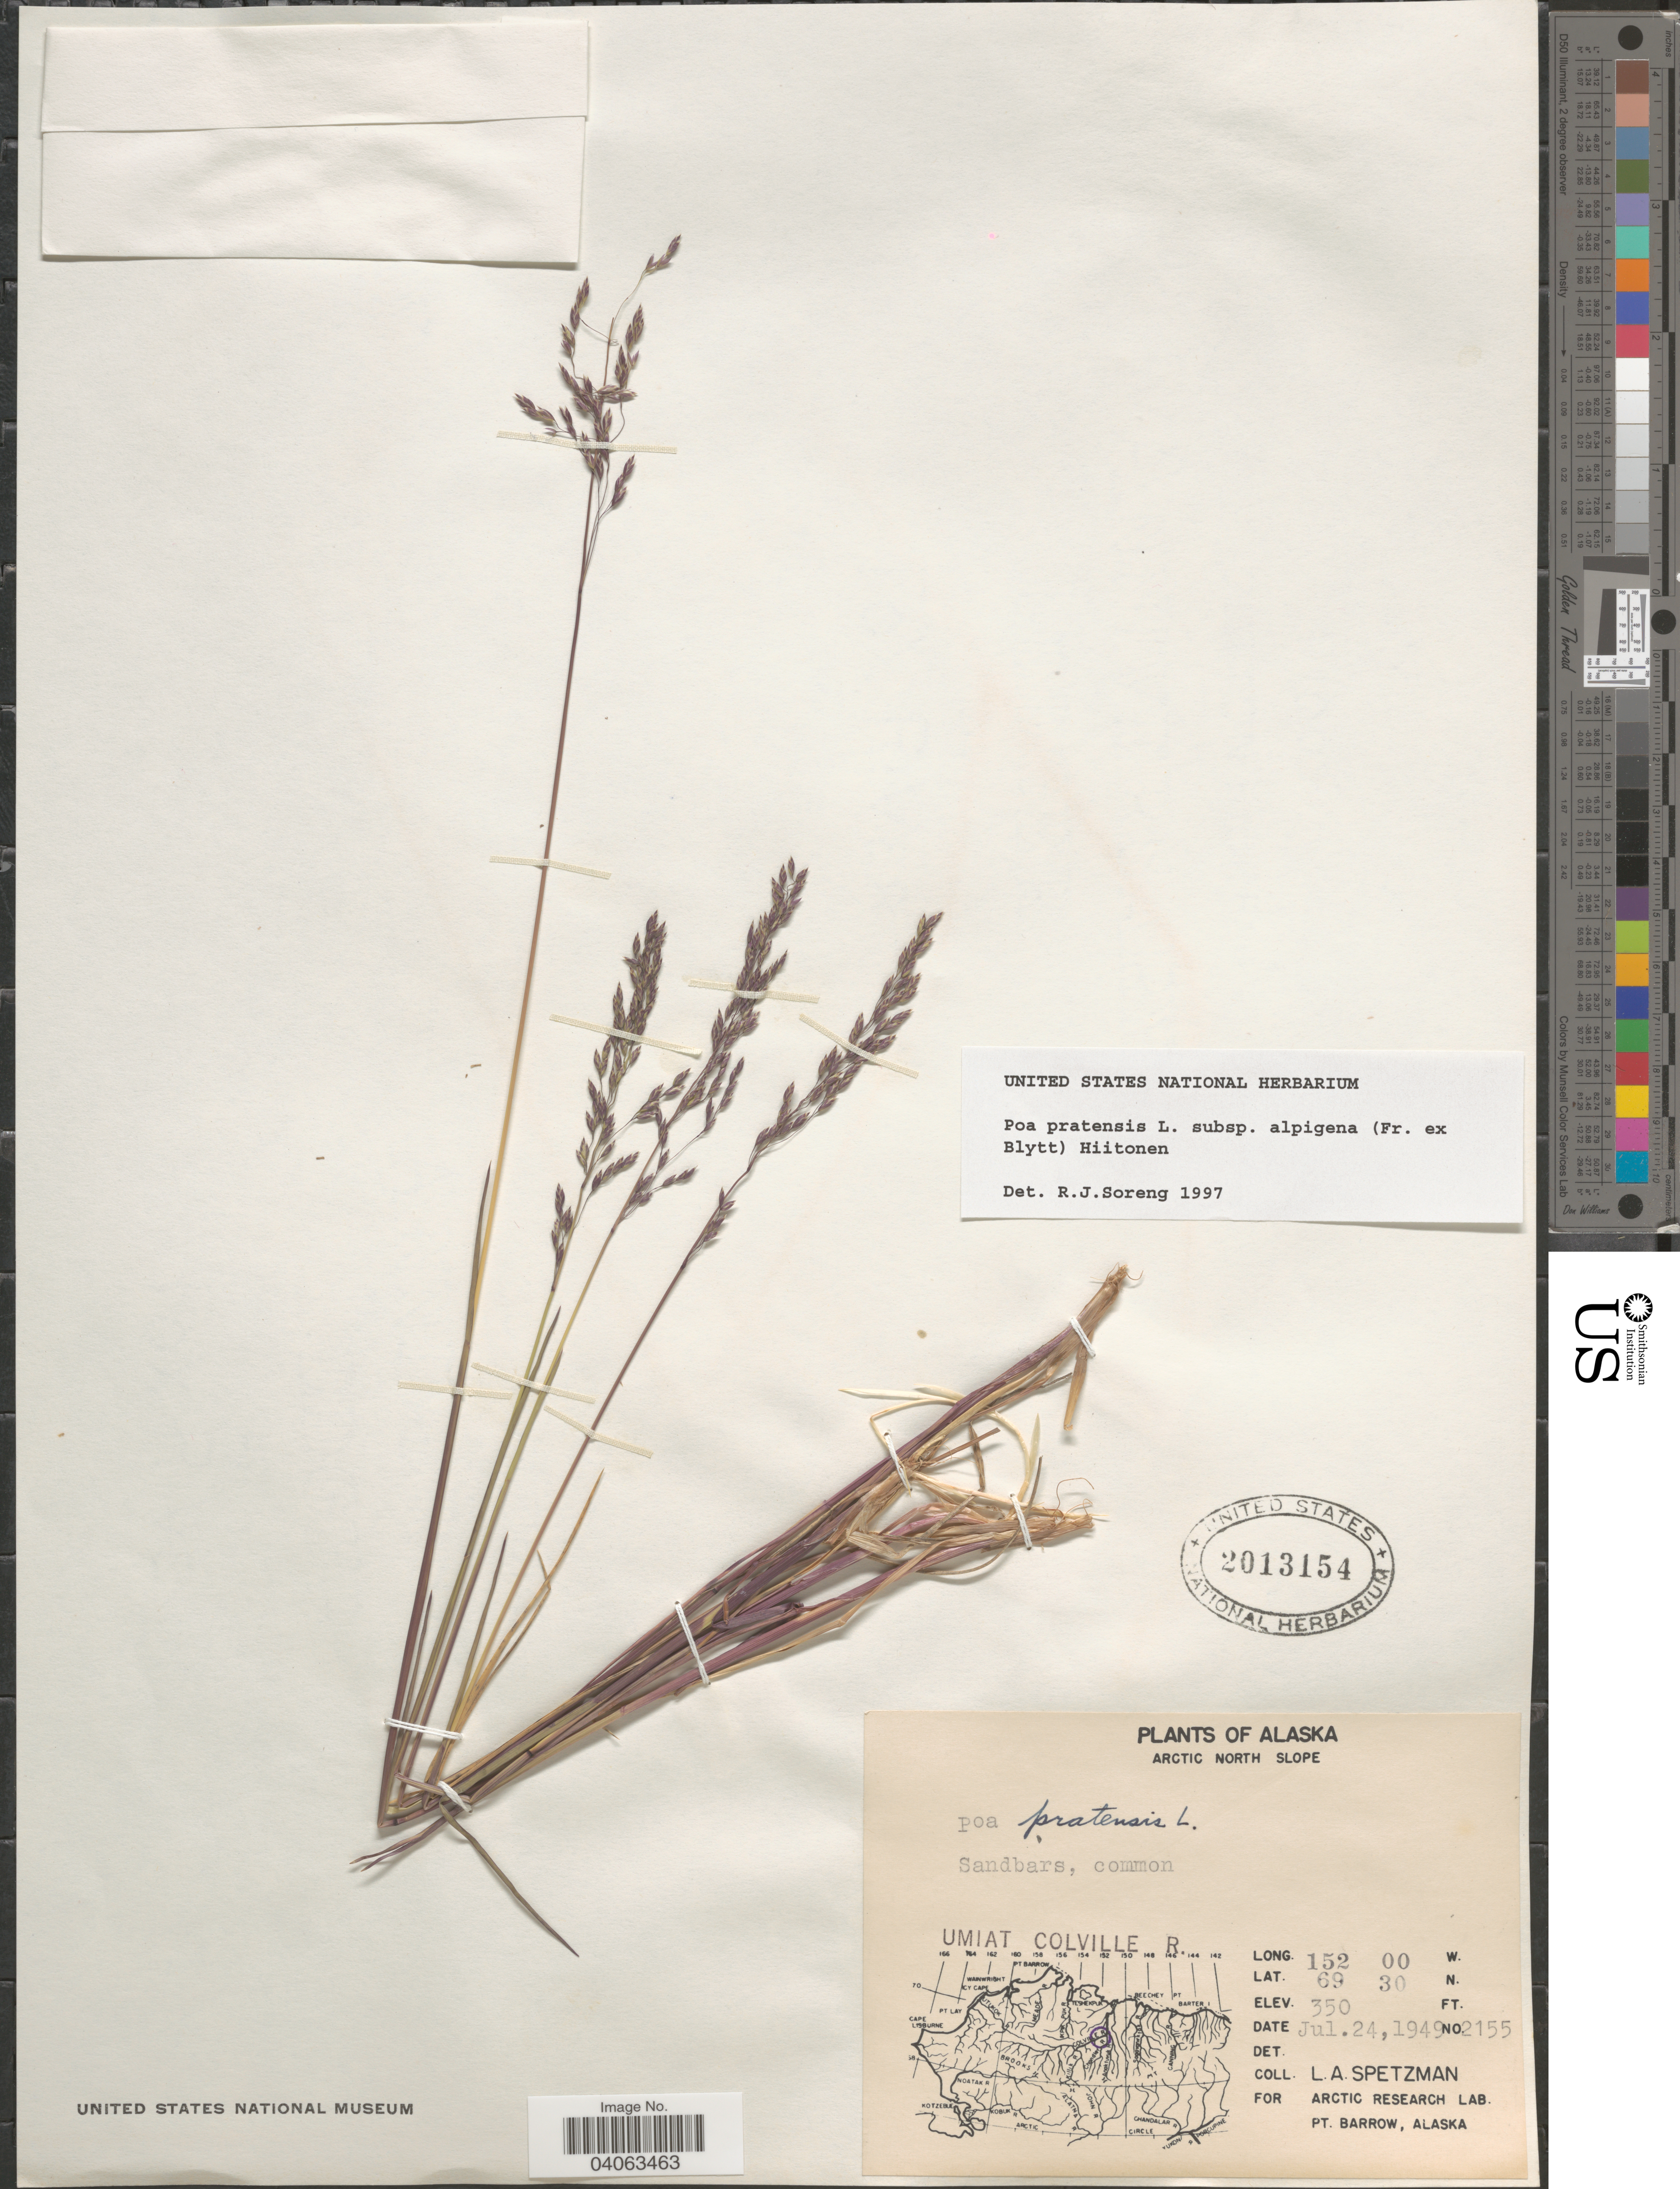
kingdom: Plantae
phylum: Tracheophyta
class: Liliopsida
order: Poales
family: Poaceae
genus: Poa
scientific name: Poa pratensis subsp. alpigena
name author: (Lindm.) Hiitonen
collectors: L. Spetzman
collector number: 2155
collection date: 1949-07-24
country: United States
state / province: Alaska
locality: Arctic North Slope. Umiat Colville R.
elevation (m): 107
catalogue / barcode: US 2013154